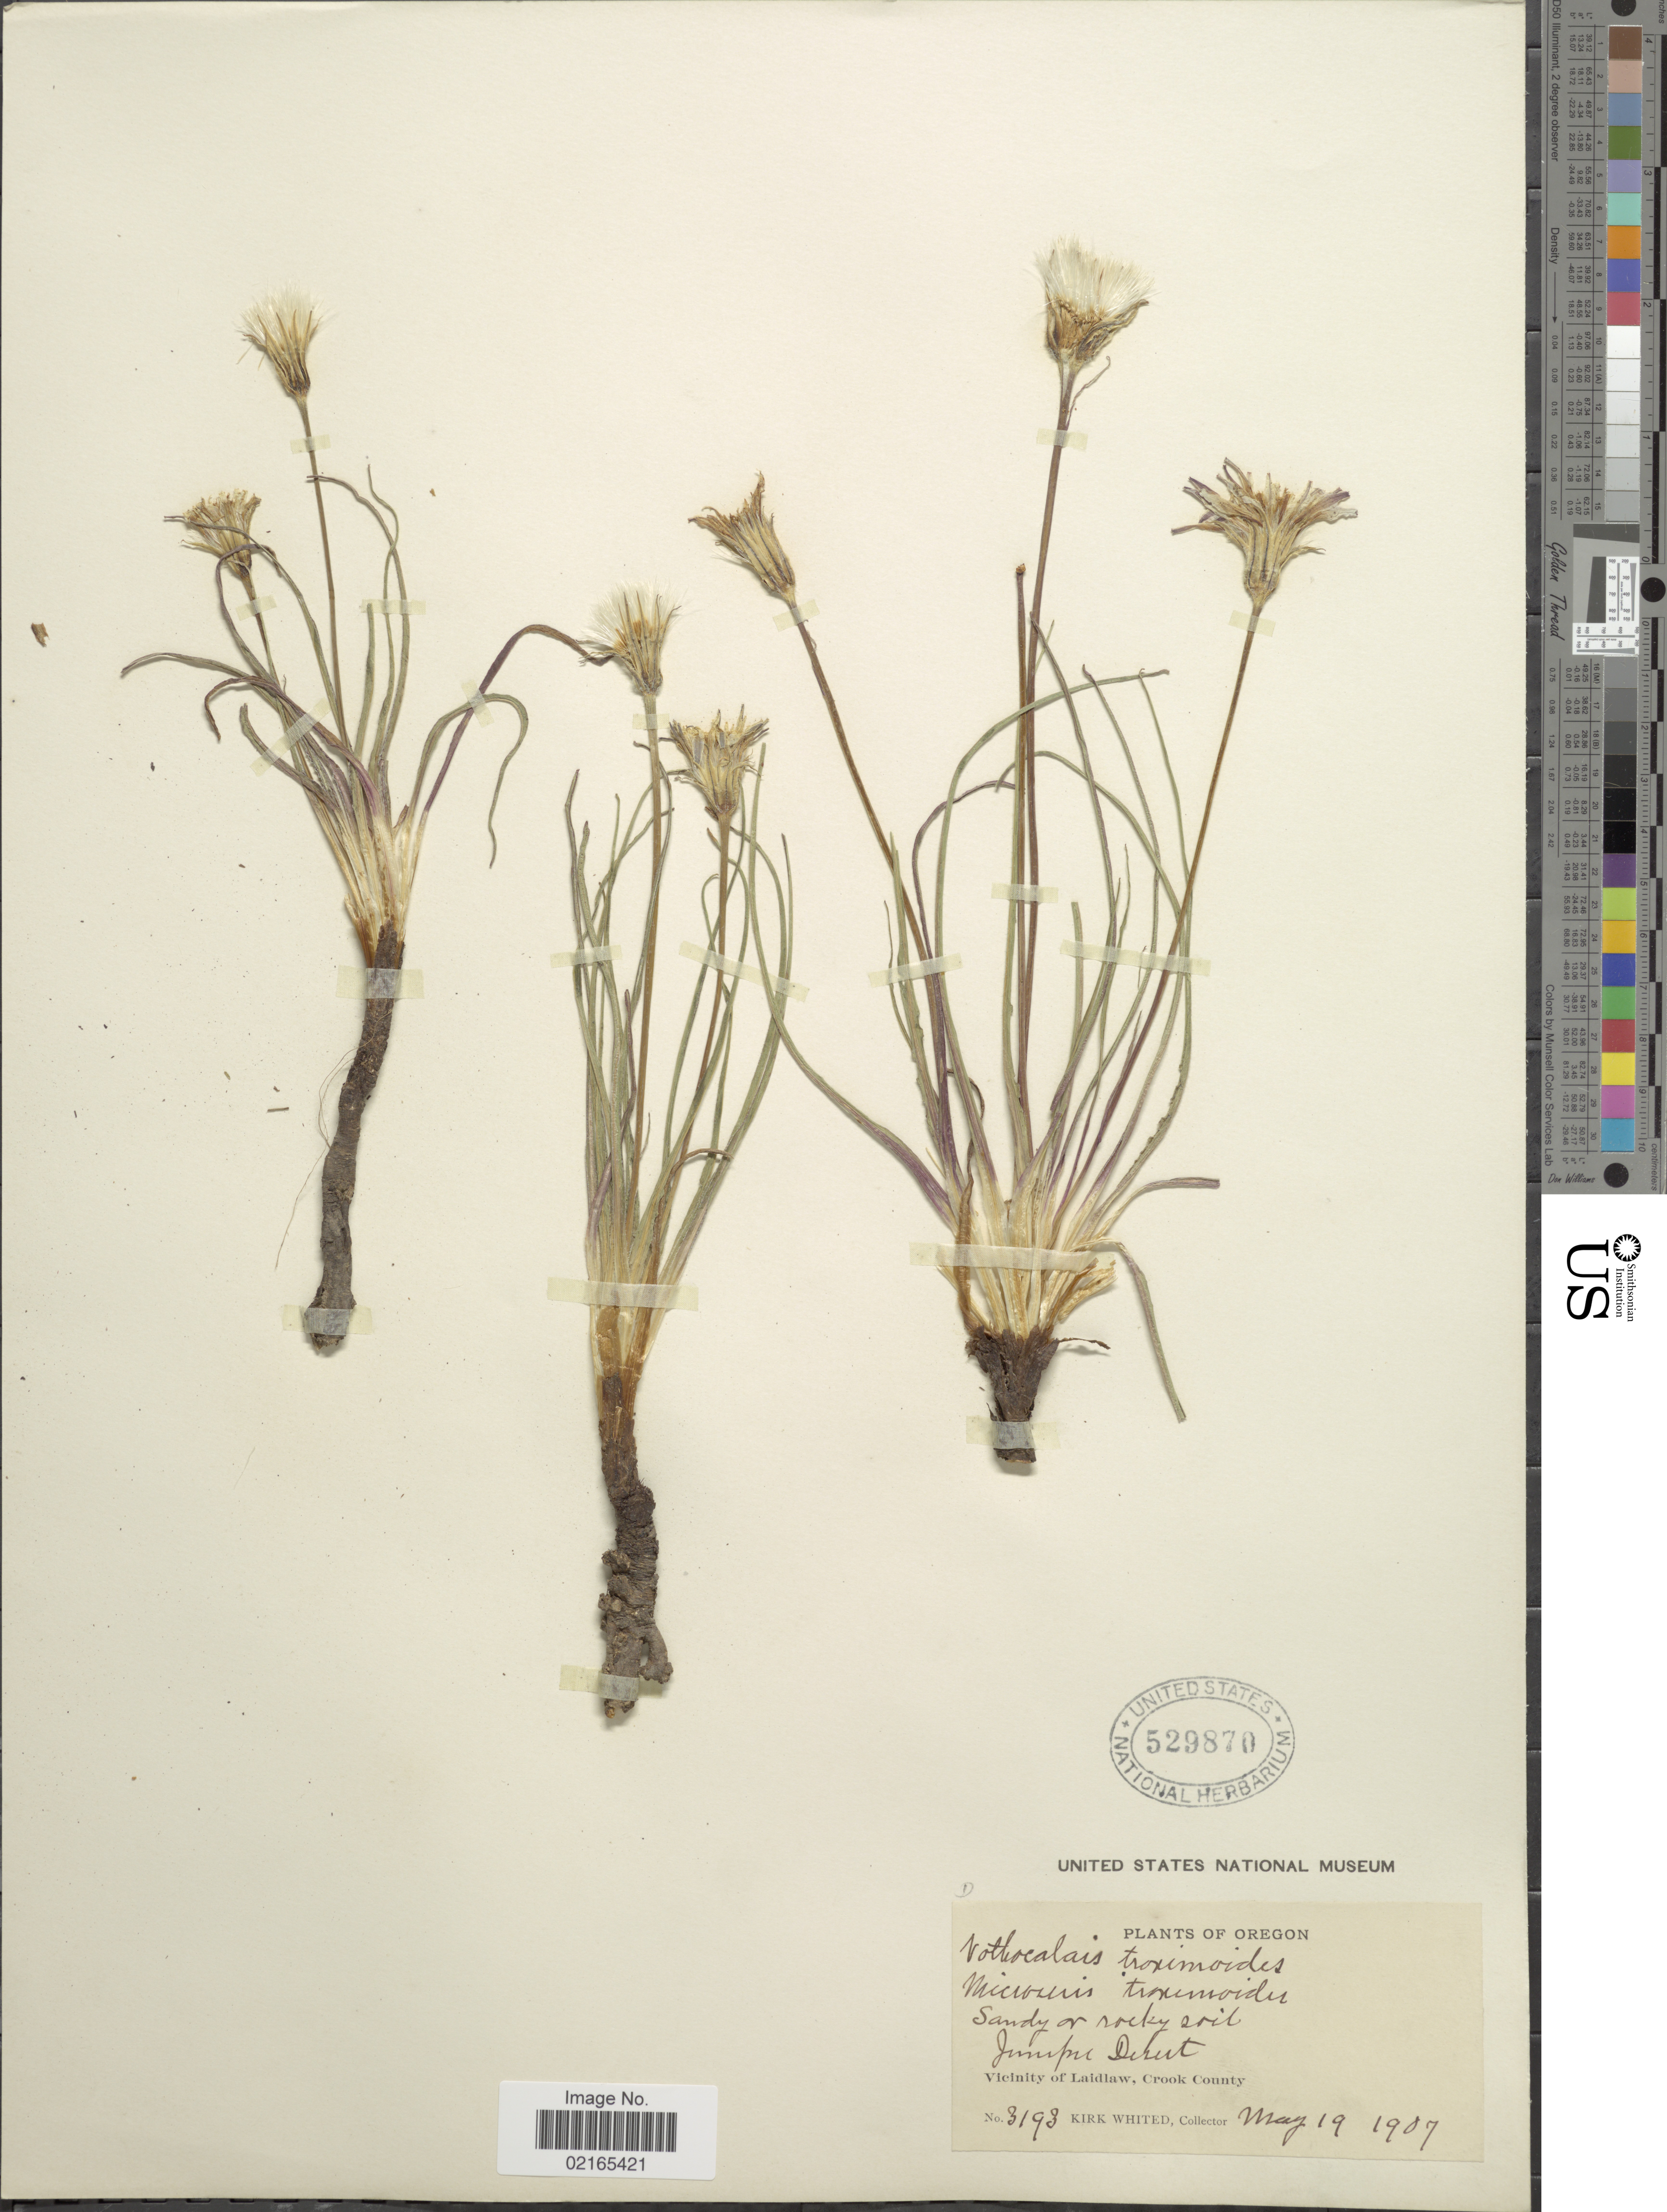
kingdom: Plantae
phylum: Tracheophyta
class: Magnoliopsida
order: Asterales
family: Asteraceae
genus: Nothocalais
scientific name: Nothocalais troximoides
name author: (A. Gray) Greene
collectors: K. Whited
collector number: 3193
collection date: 1907-05-19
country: United States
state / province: Oregon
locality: Sandy or rocky soil, vicinity of Laidlaw, Crook County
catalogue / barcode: US 529870